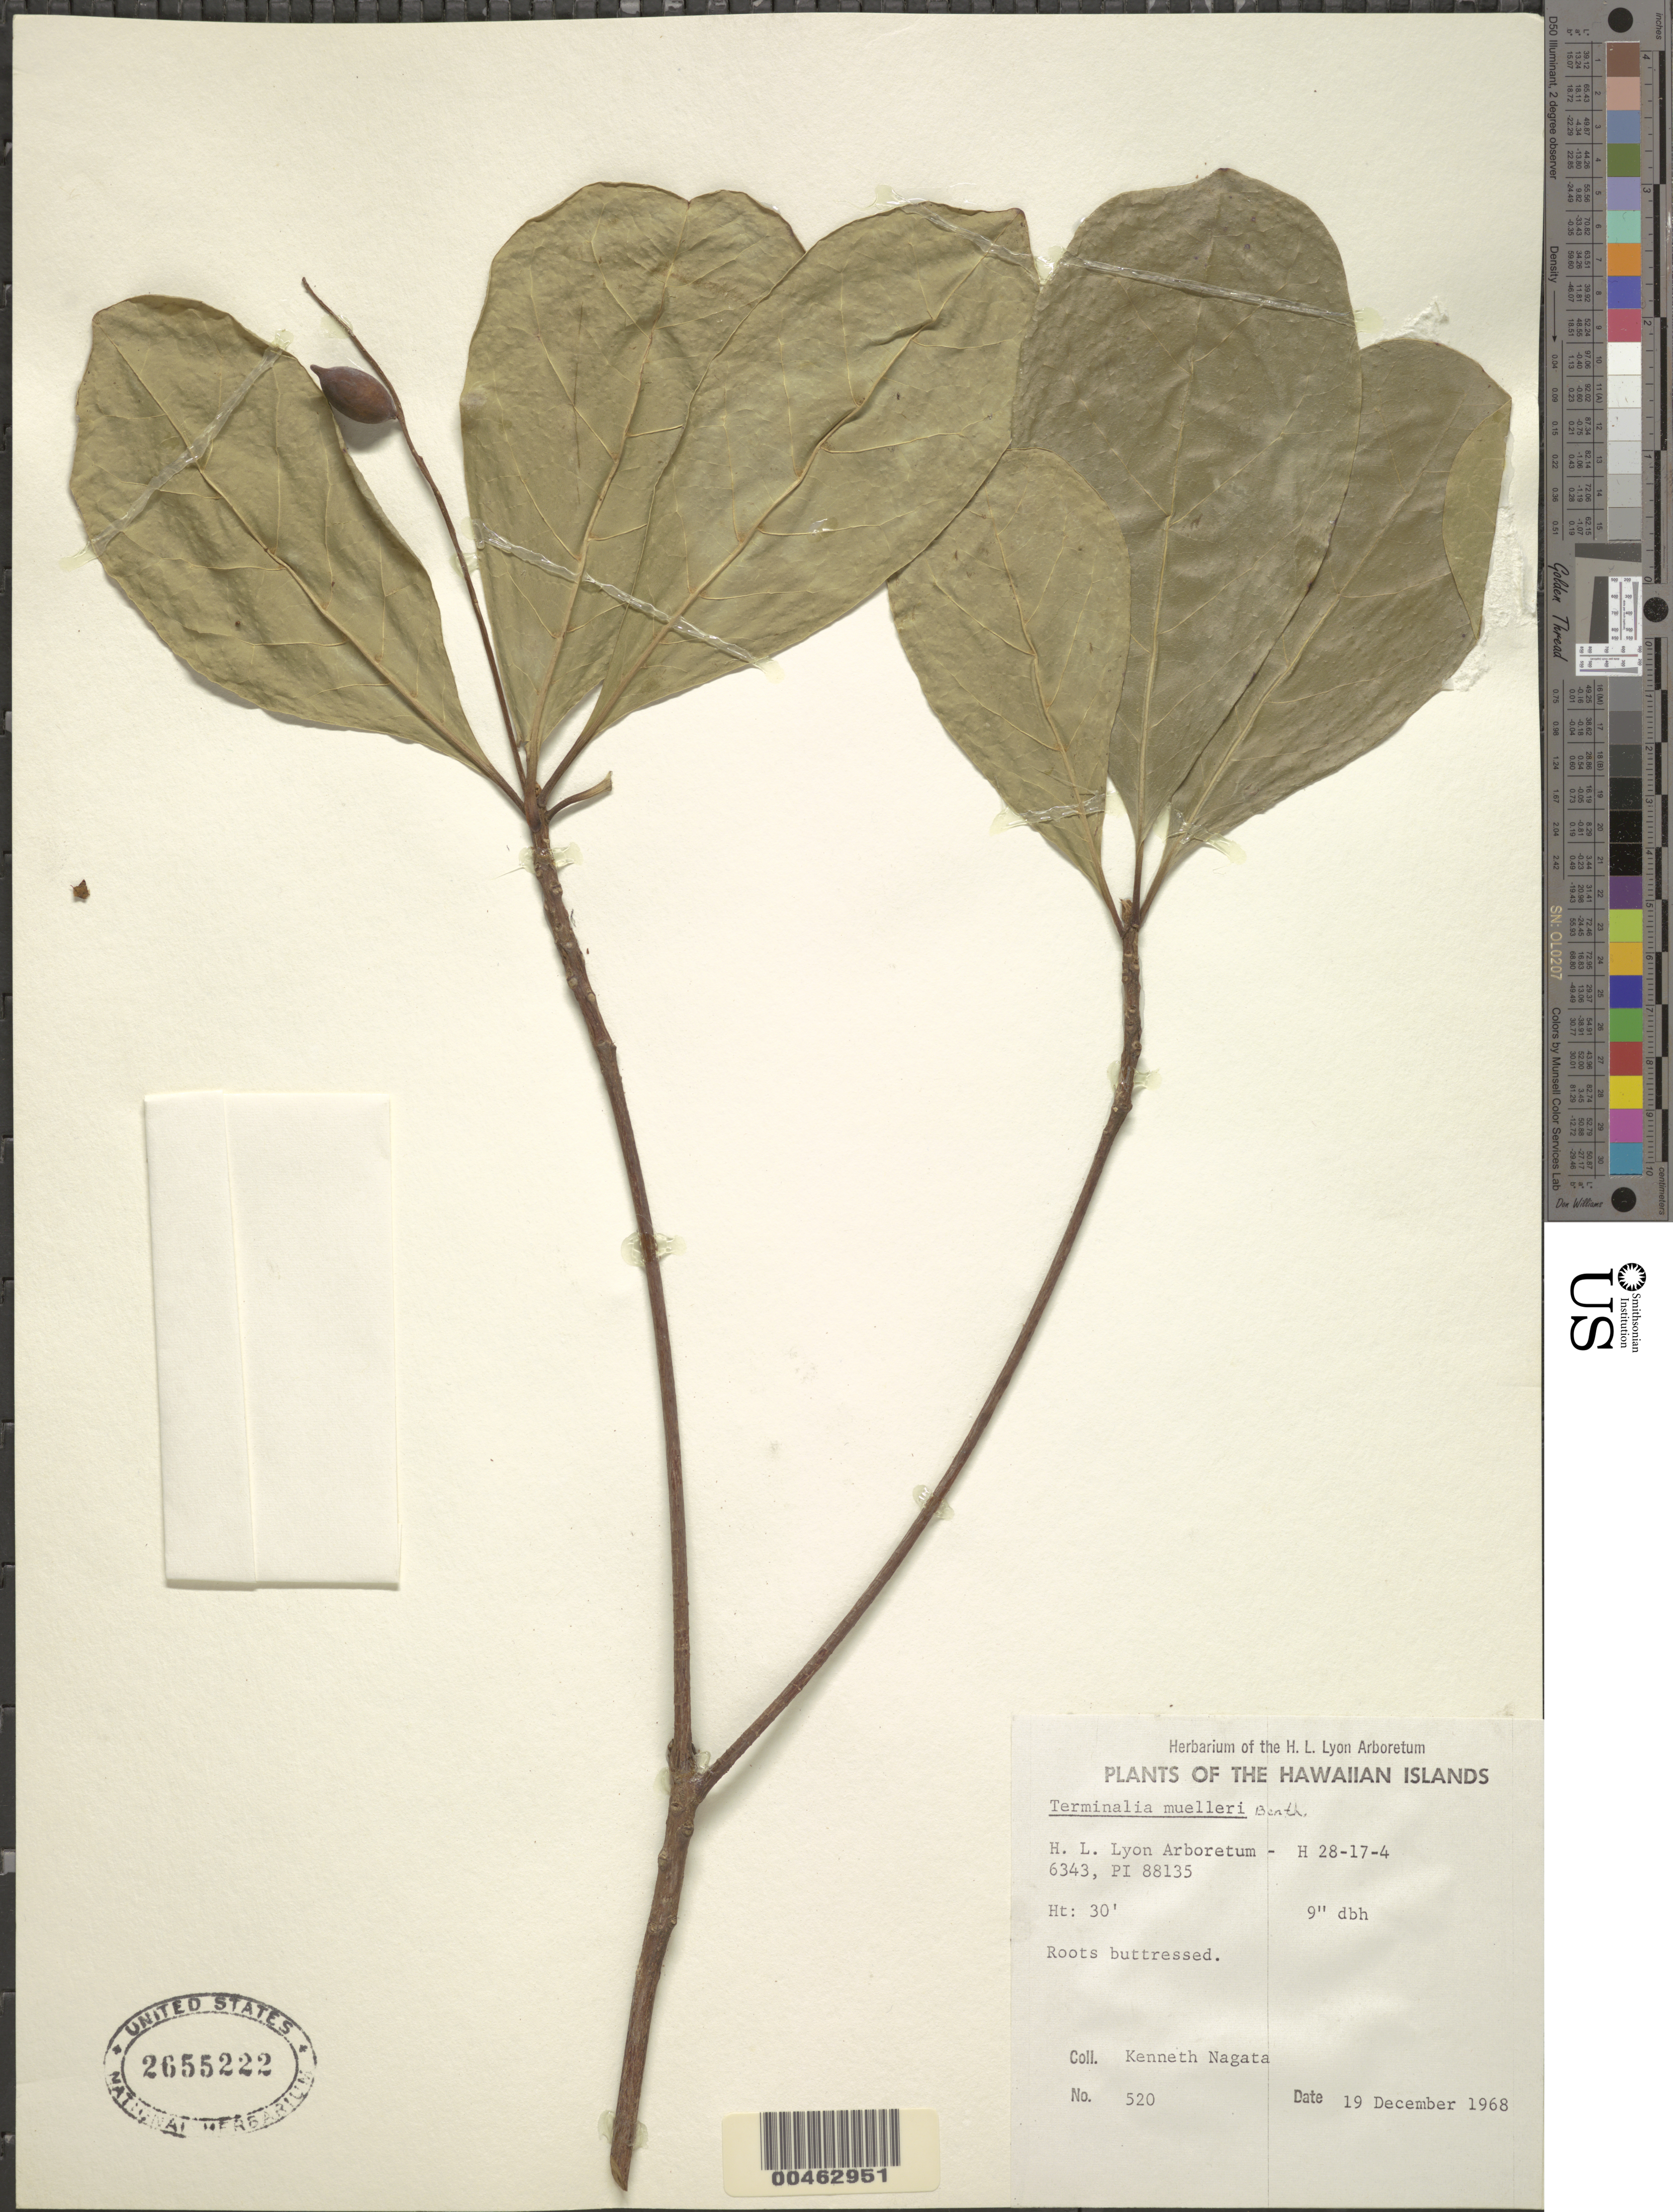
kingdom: Plantae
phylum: Tracheophyta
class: Magnoliopsida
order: Myrtales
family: Combretaceae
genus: Terminalia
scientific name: Terminalia muelleri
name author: Benth.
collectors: K. Nagata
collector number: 520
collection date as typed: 19 Dec 1968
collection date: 1968-12-19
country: United States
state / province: Hawaii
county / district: Honolulu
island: Oahu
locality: H. L. Lyon Arboretum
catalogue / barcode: US 2655222